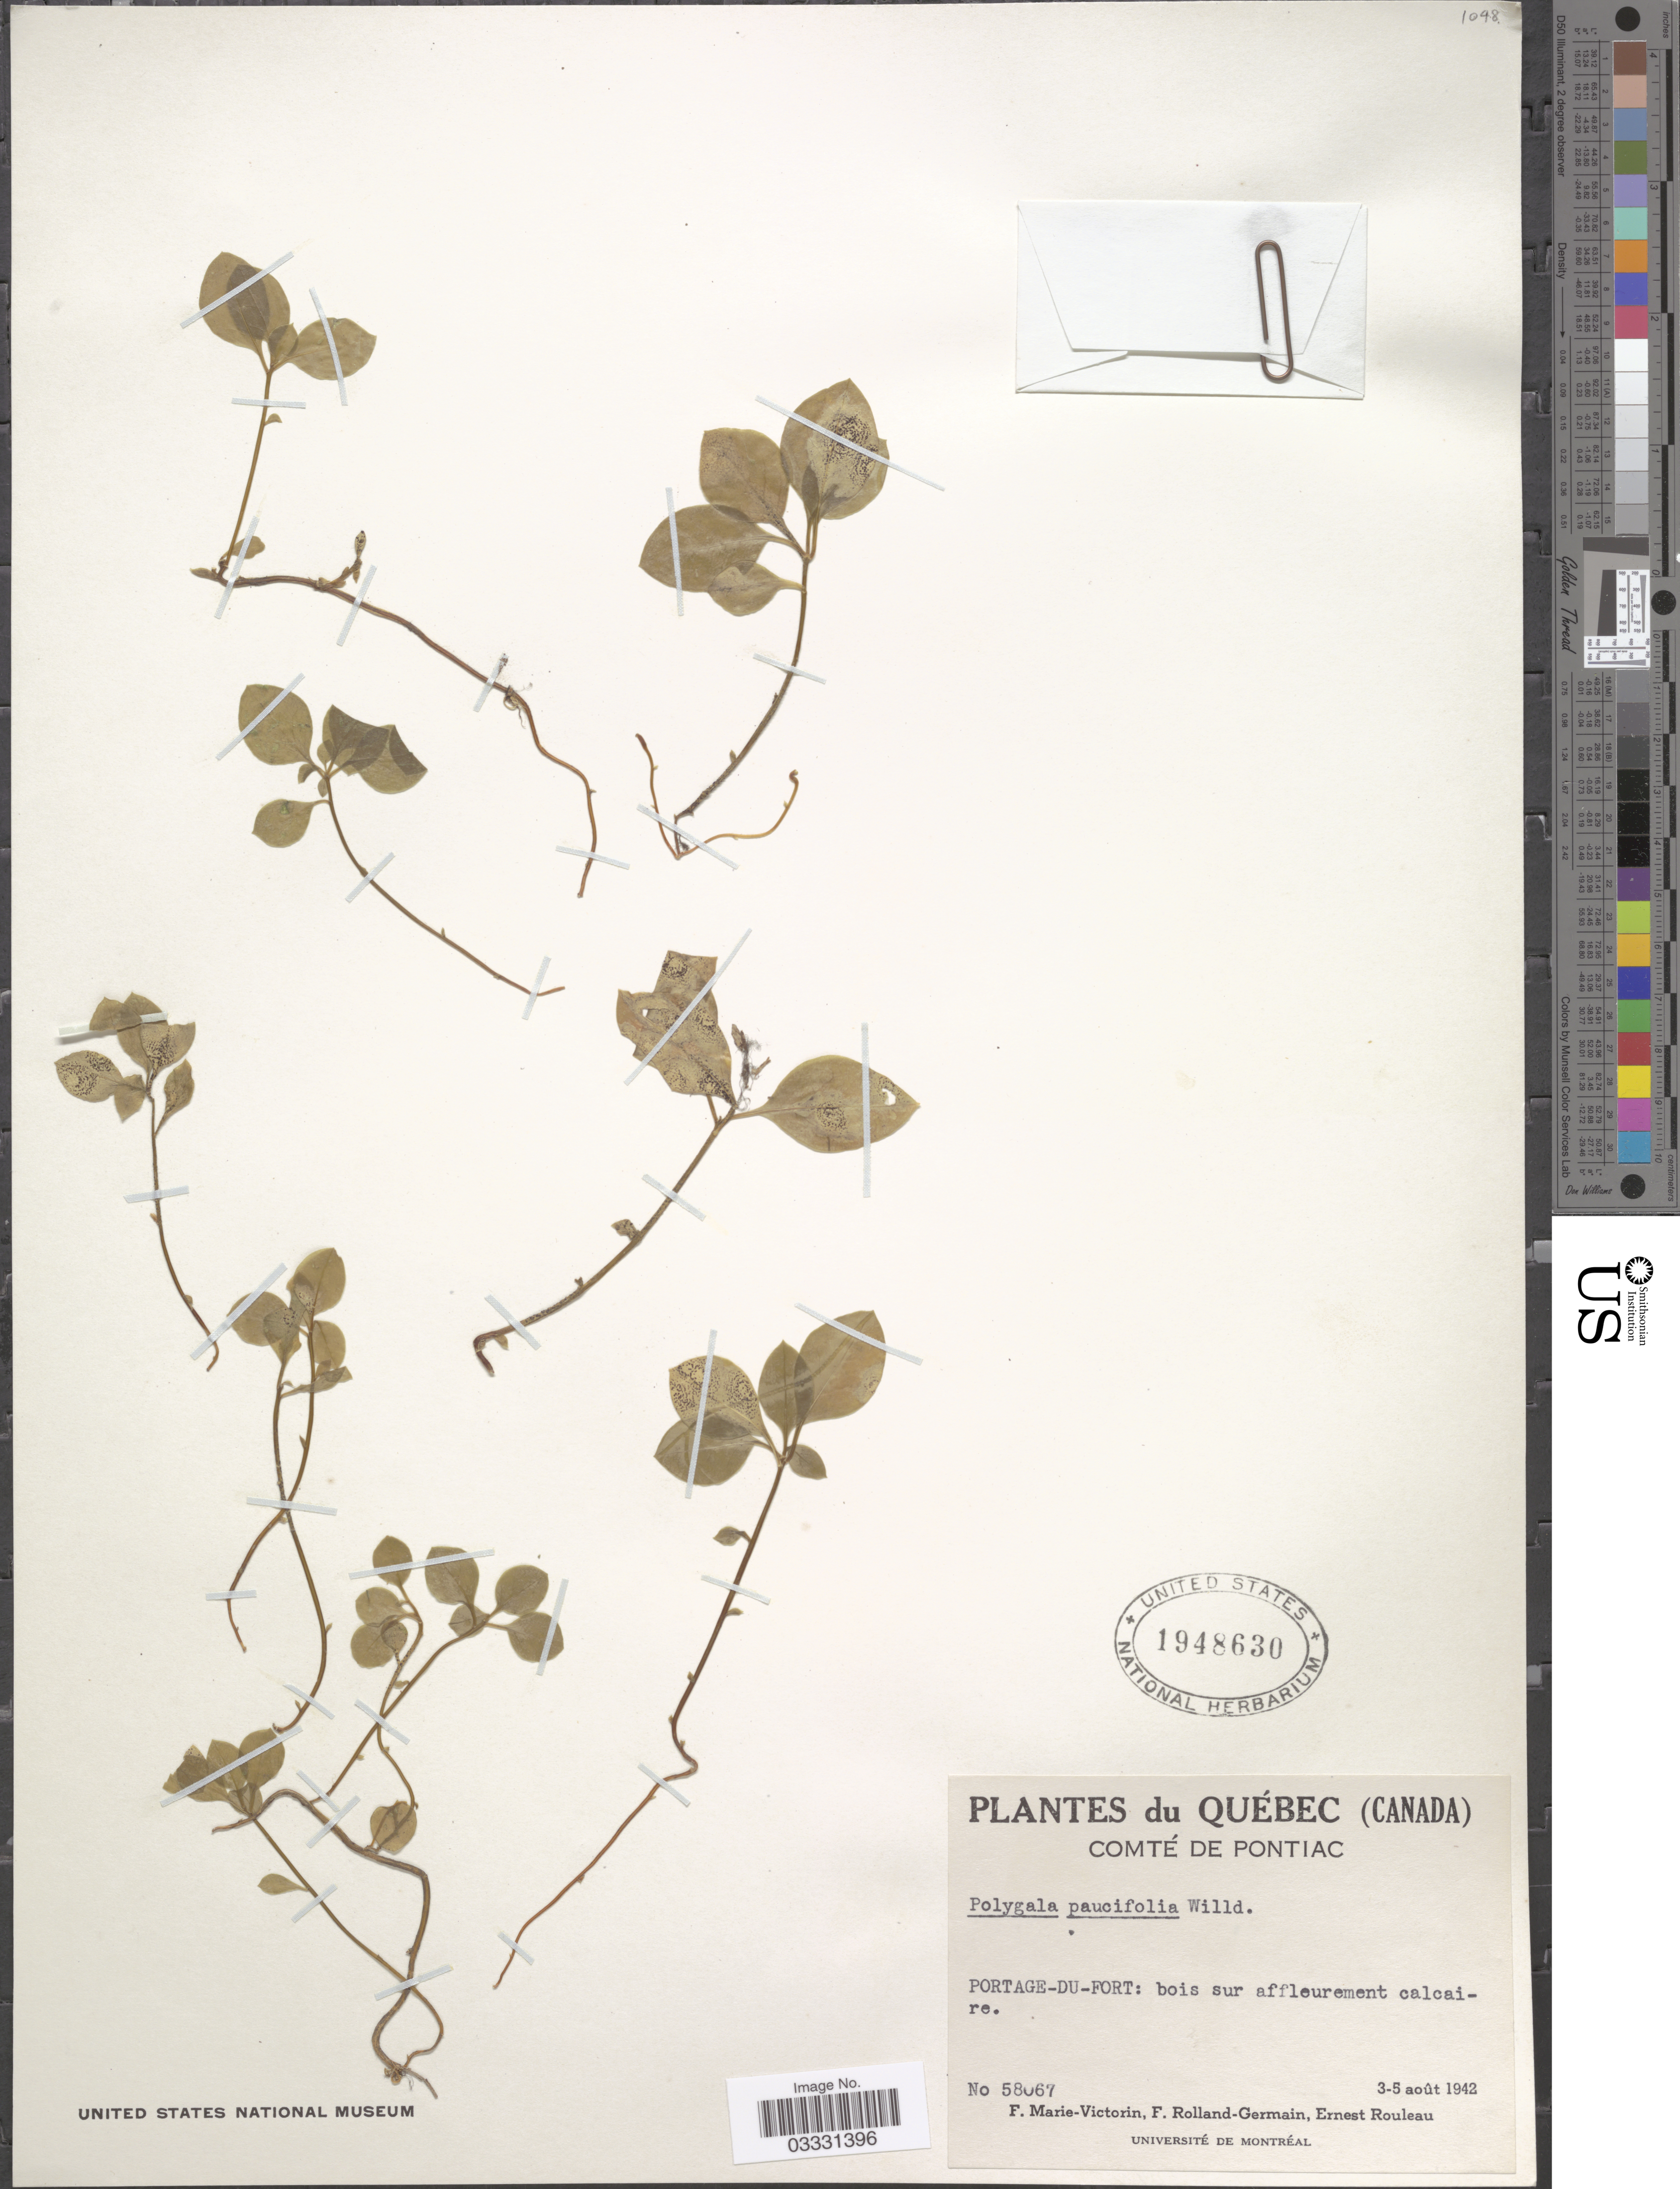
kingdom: Plantae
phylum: Tracheophyta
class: Magnoliopsida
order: Fabales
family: Polygalaceae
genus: Polygaloides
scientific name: Polygaloides paucifolia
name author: (Willd.) J.R. Abbott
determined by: Strong, Mark T., (BOT), Smithsonian Institution - National Museum of Natural History (UNITED STATES)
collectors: F. Marie-Victorin, Rolland-Germain & J. Rouleau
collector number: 58067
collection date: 1942-08-03/1942-08-05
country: Canada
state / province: Quebec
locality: Comté de Pontiac. Portage-du-fort: bois sur affleurement calcaire.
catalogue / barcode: US 1948630